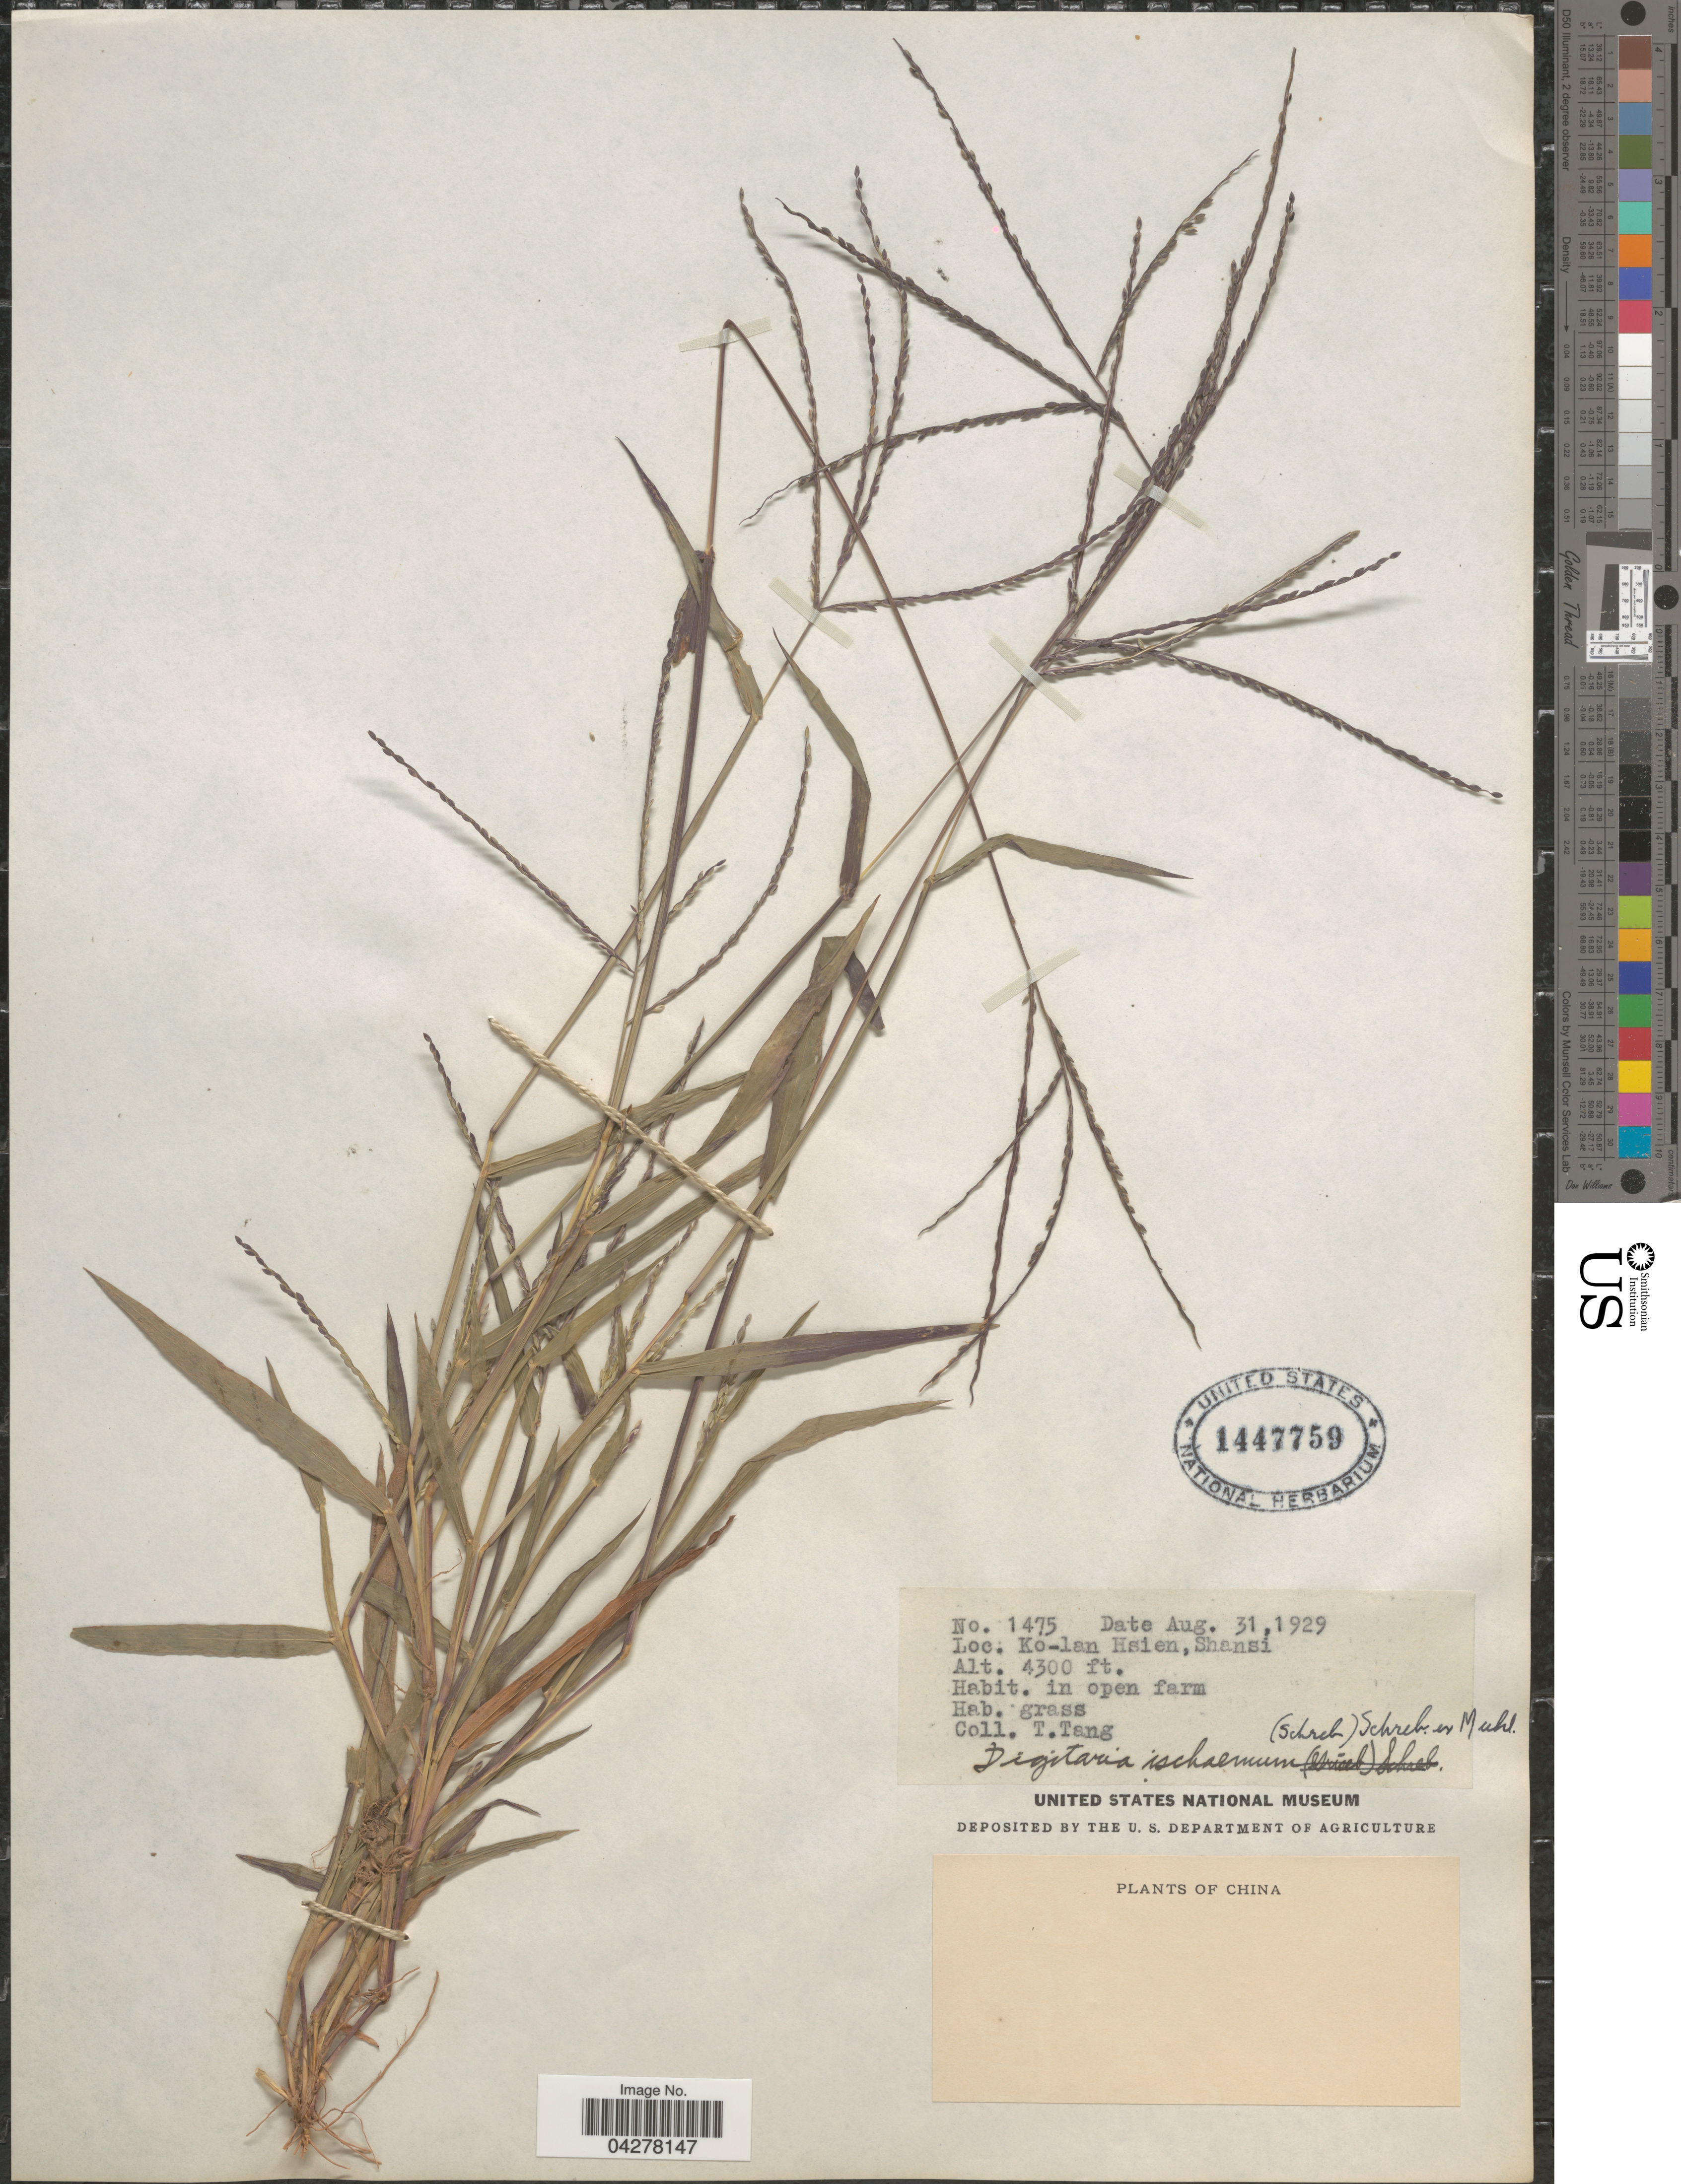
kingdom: Plantae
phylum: Tracheophyta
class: Liliopsida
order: Poales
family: Poaceae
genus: Digitaria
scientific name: Digitaria ischaemum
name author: (Schreber) Schreber ex Muhl.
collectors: T. Tang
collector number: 1475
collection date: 1929-08-31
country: China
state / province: Shanxi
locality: Ko-lan Hsien, Shansi. In open farm.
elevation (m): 1311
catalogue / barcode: US 1447759